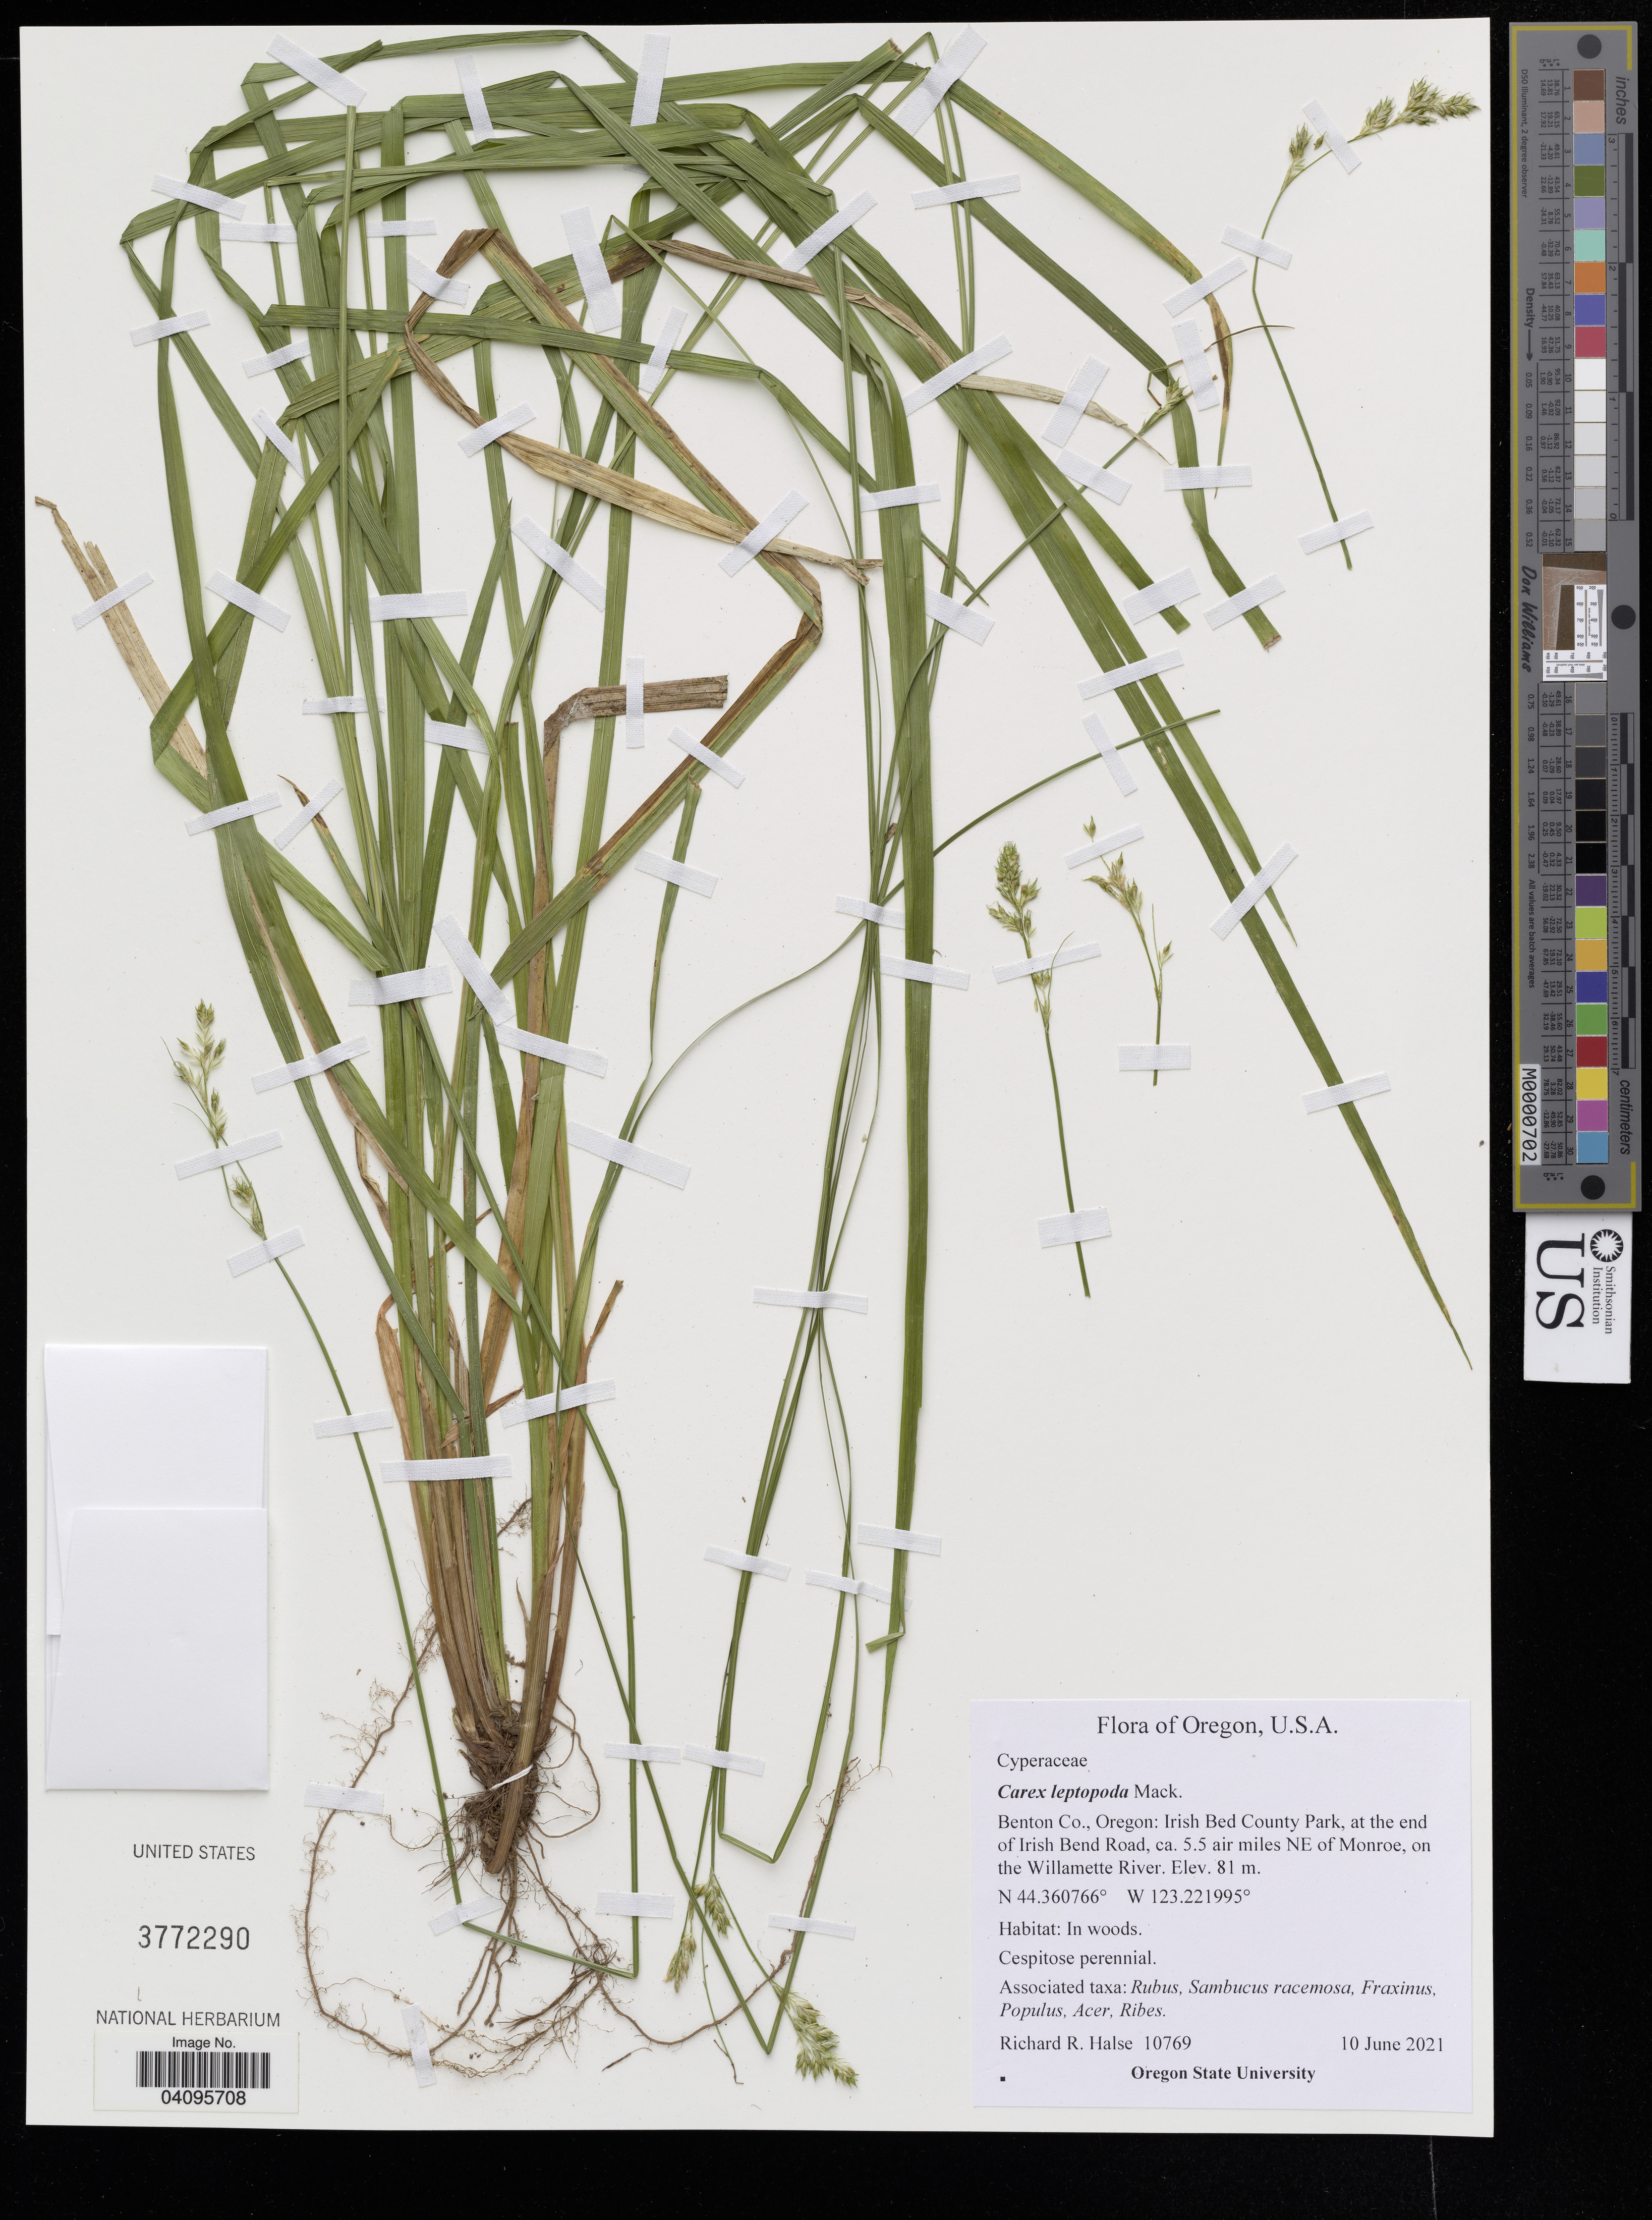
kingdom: Plantae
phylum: Tracheophyta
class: Liliopsida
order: Poales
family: Cyperaceae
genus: Carex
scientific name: Carex leptopoda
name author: Mack.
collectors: R. Halse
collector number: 10769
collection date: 2021-06-10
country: United States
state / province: Oregon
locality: Benton Co. Irish Bed County Park, at the end of Irish Bend Road, ca. 5.5 air miles NE of Monroe, on the Willamette River.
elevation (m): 81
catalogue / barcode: US 3772290